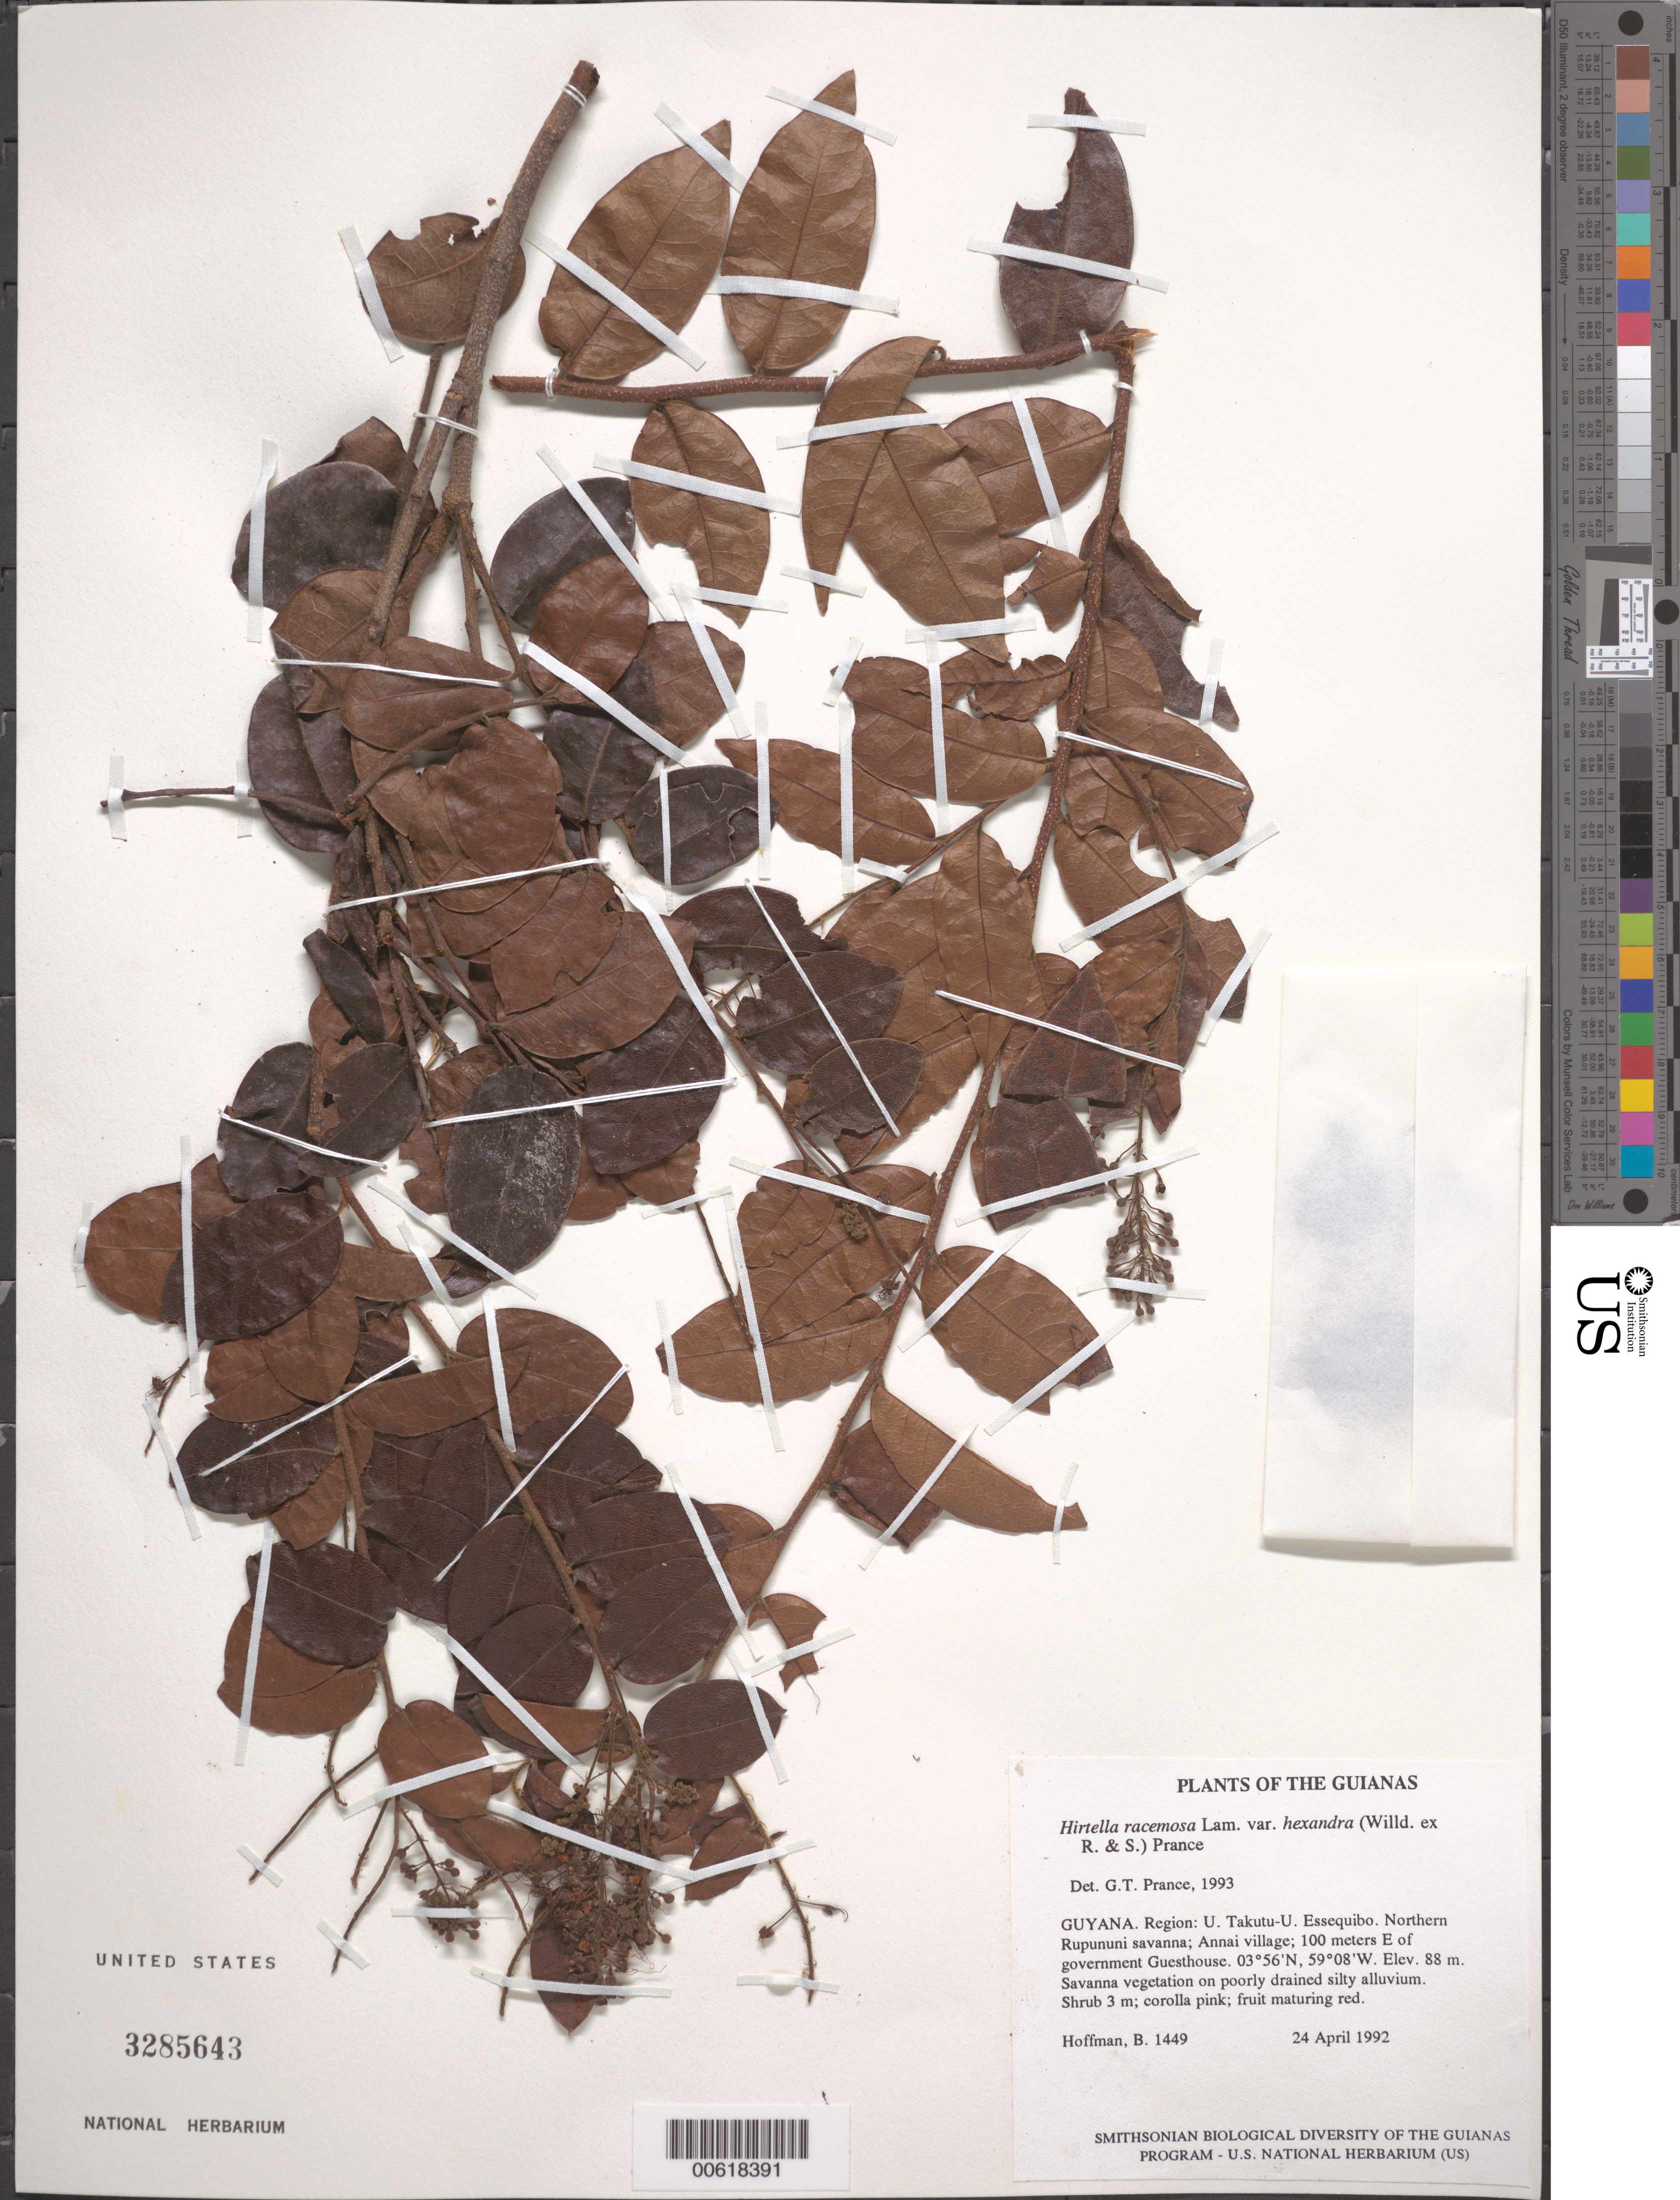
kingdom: Plantae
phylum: Tracheophyta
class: Magnoliopsida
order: Malpighiales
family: Chrysobalanaceae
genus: Hirtella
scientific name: Hirtella racemosa var. hexandra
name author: (Willd. ex Roem. & Schult.) Prance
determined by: Prance, G. T.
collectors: B. Hoffman, R. T. Pennington & G. Gharbarran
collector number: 1449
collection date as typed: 24 April 1992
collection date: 1992-04-24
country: Guyana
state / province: U. Takutu-U. Essequibo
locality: Northern Rupununi savanna; Annai village; 100 meters E of government Guesthouse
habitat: Savanna vegetation on poorly drained silty alluvium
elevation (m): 88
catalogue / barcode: US 3285643